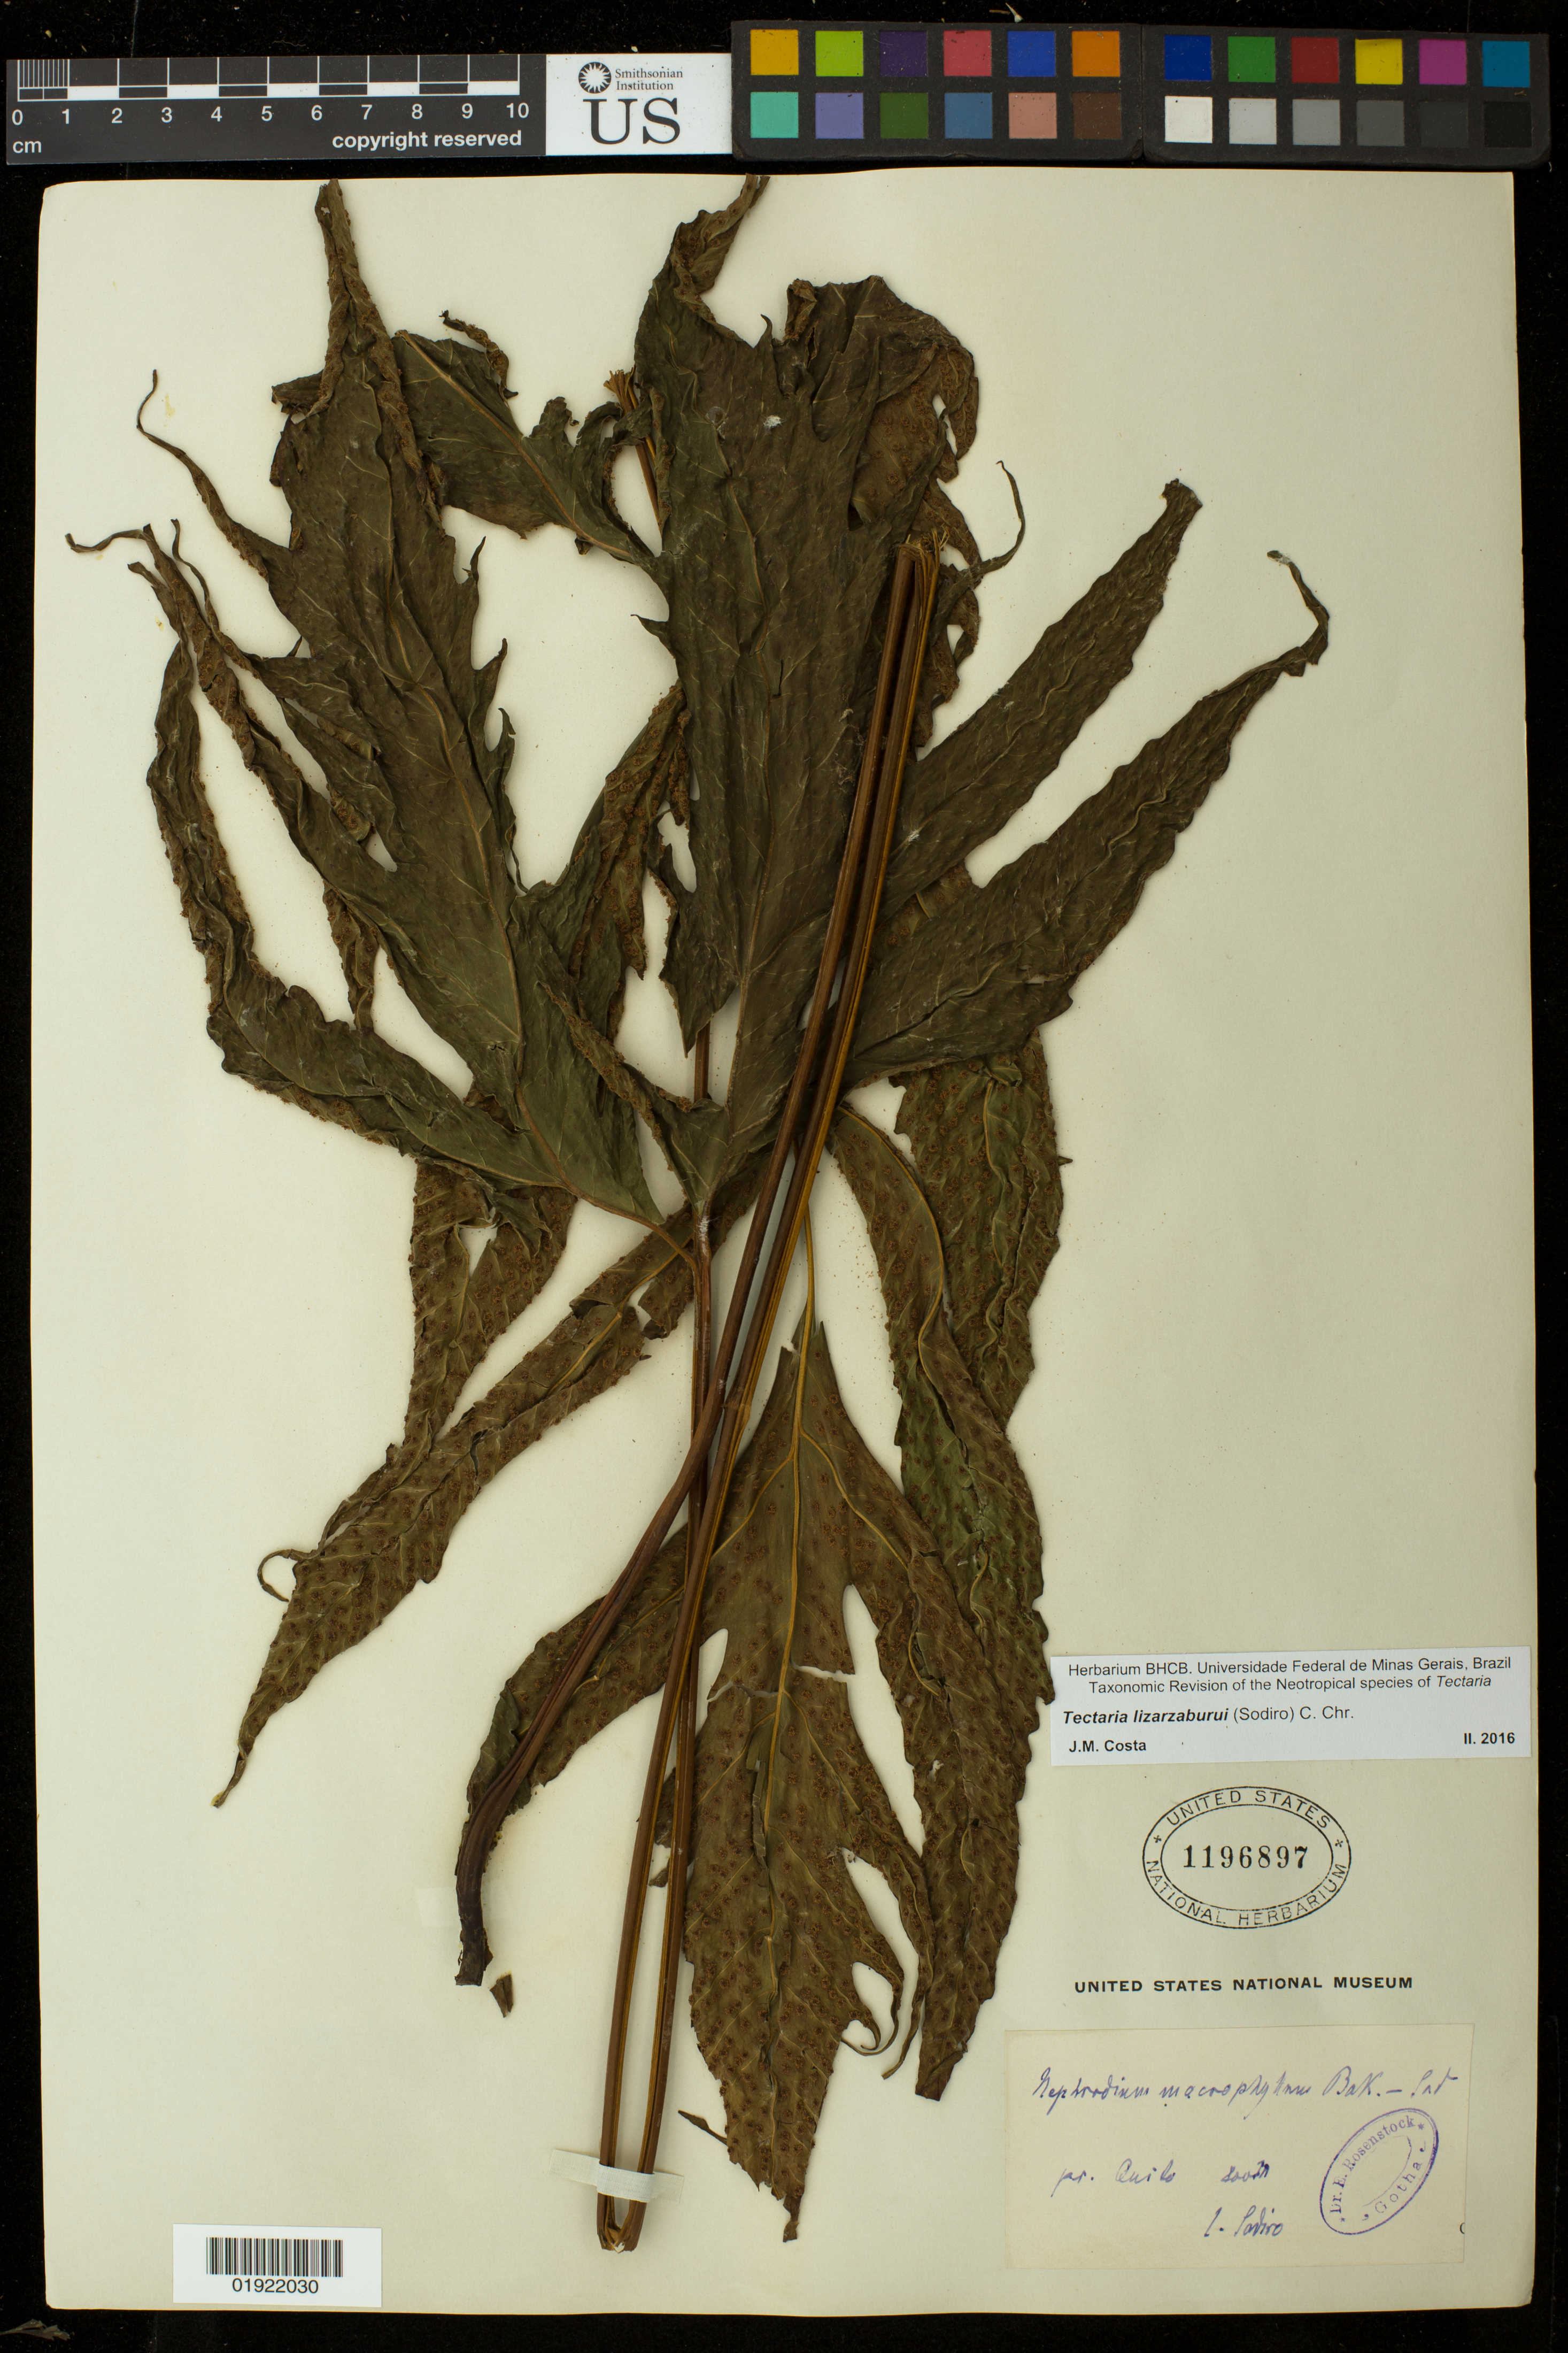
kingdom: Plantae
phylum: Tracheophyta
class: Polypodiopsida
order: Polypodiales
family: Tectariaceae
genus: Tectaria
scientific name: Tectaria lizarzaburui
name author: (Sodiro) C. Chr.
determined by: Costa, J. M.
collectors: L. Sodiro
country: Ecuador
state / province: Pichincha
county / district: Quito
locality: pr. Quito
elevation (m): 244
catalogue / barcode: US 1196897